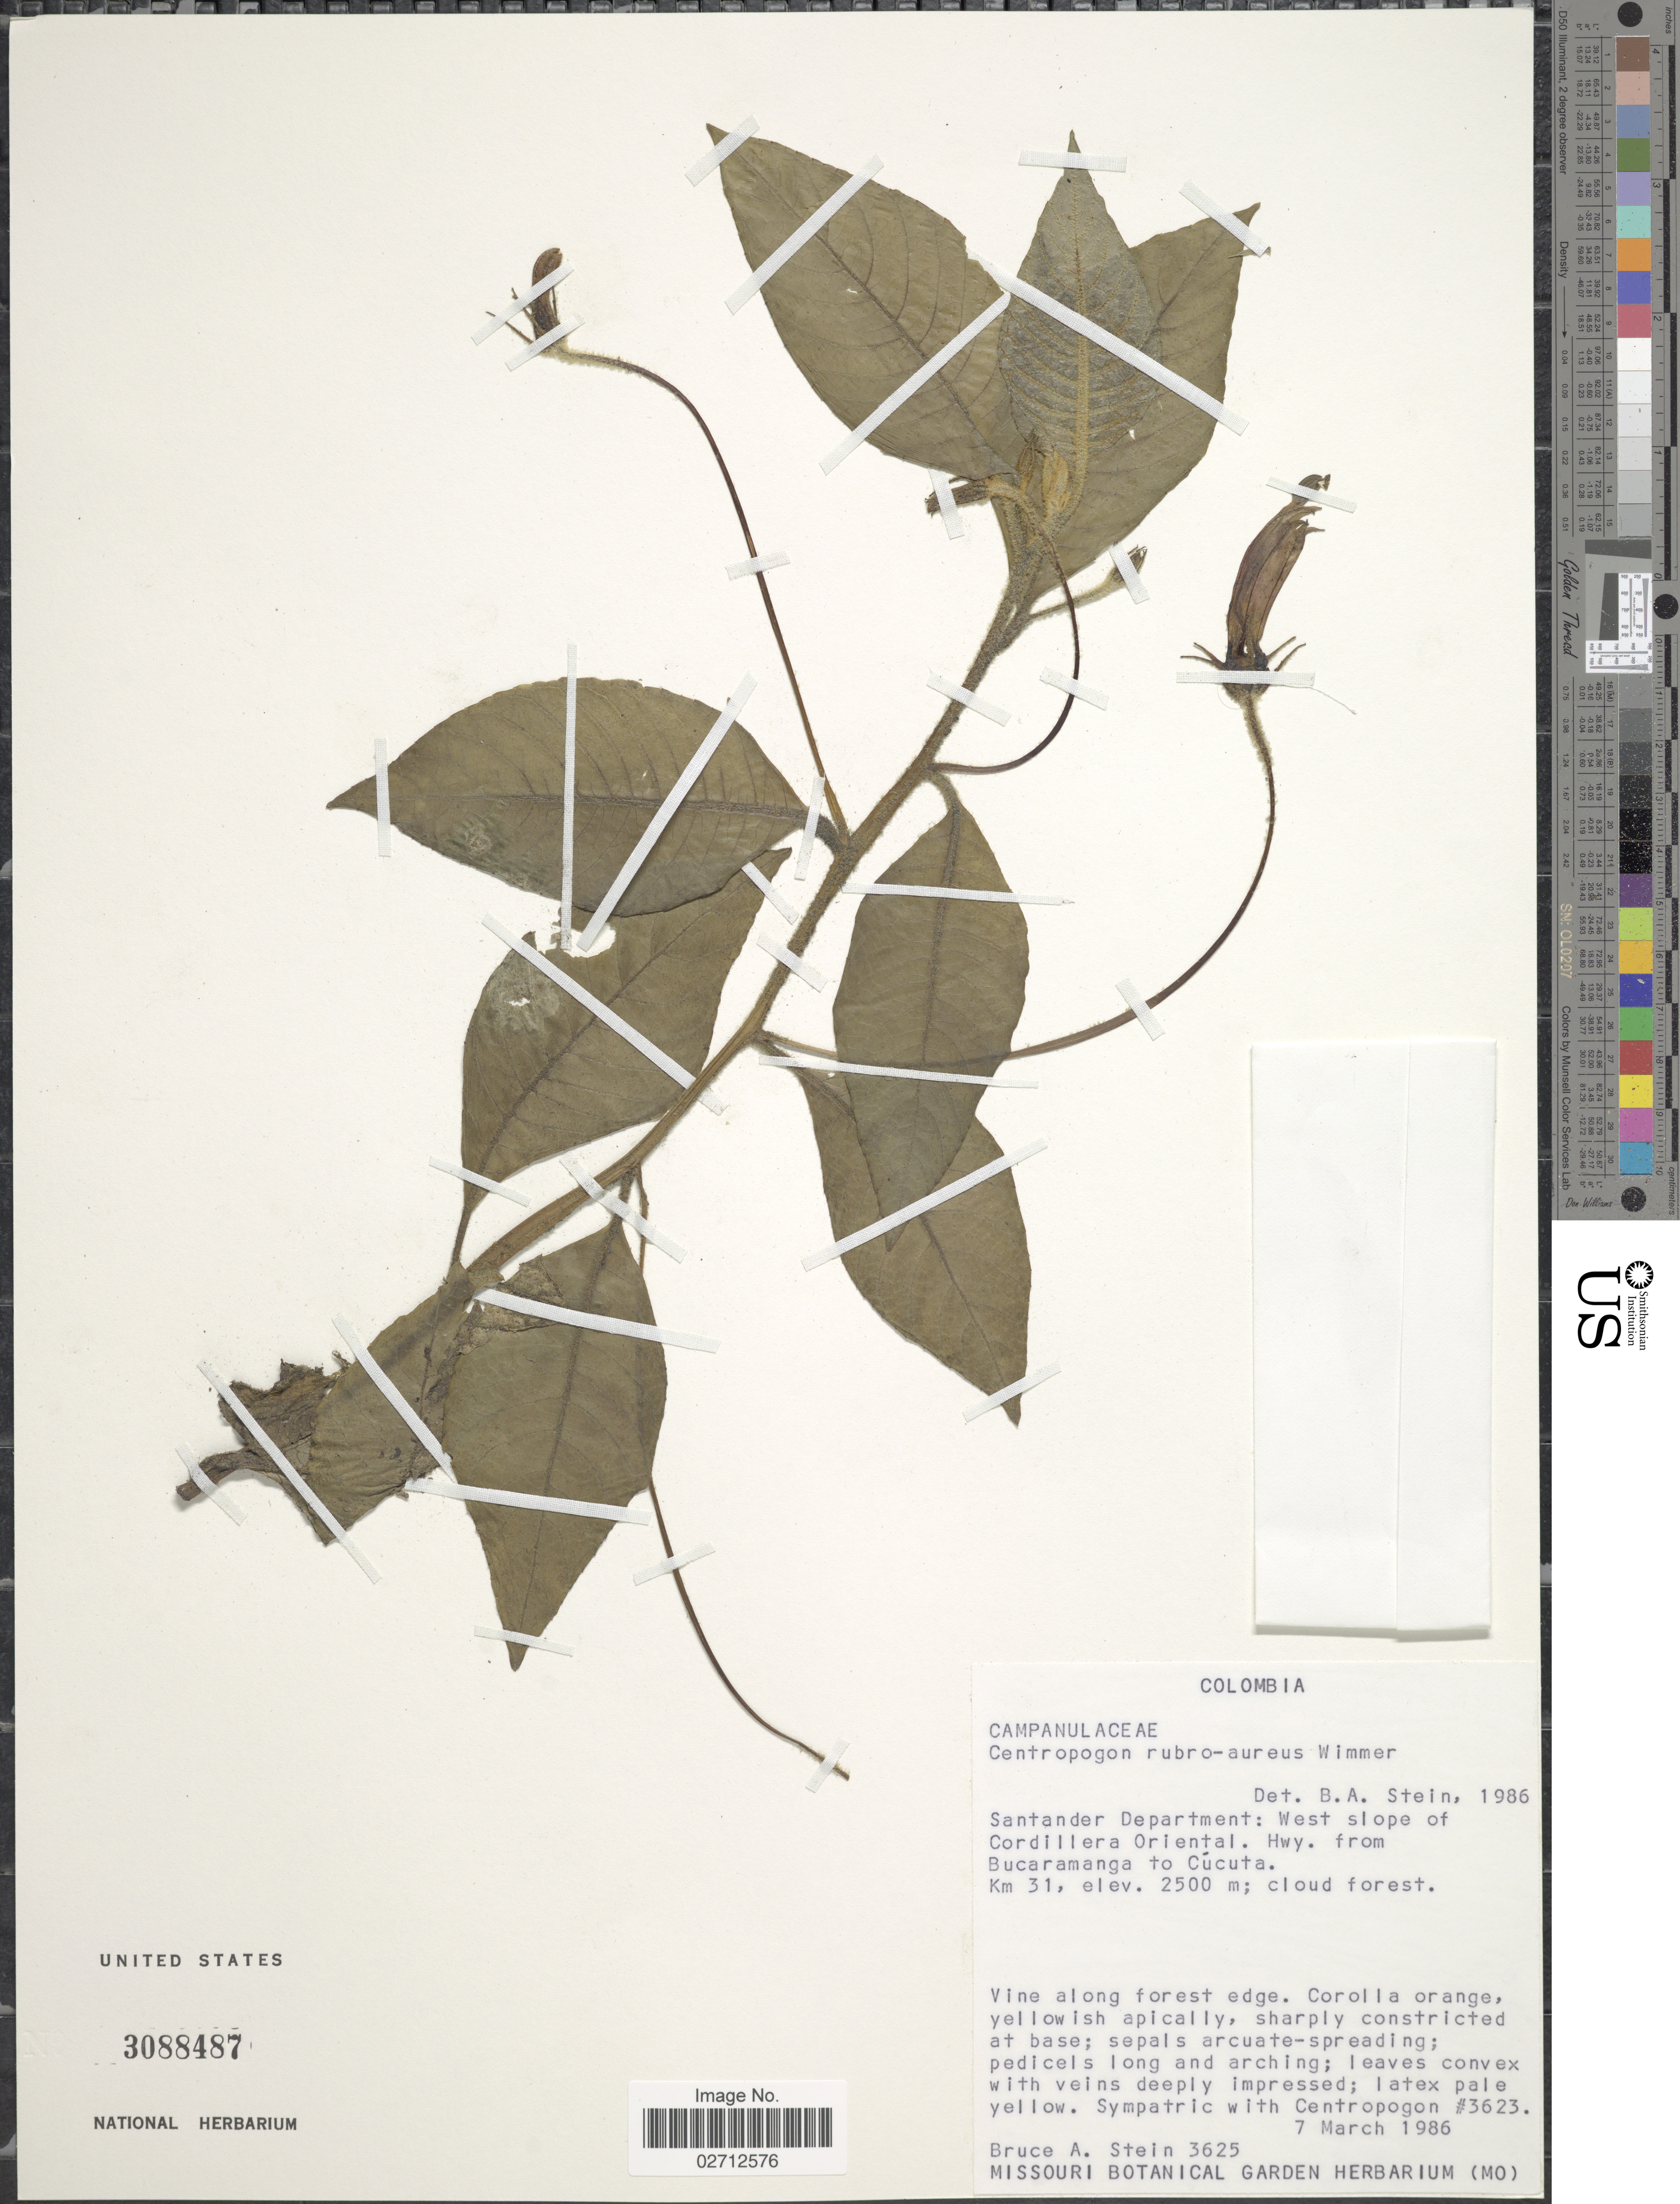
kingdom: Plantae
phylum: Tracheophyta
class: Magnoliopsida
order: Asterales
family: Campanulaceae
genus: Centropogon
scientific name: Centropogon rubroaureus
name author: E. Wimm.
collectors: B. A. Stein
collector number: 3625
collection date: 1986-03-07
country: Colombia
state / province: Santander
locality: Santander Department: West slopes of Cordillera Oriental. Hwy from Bucaramanga to Cúcuta; Km 31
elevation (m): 2500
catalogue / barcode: US 3088487